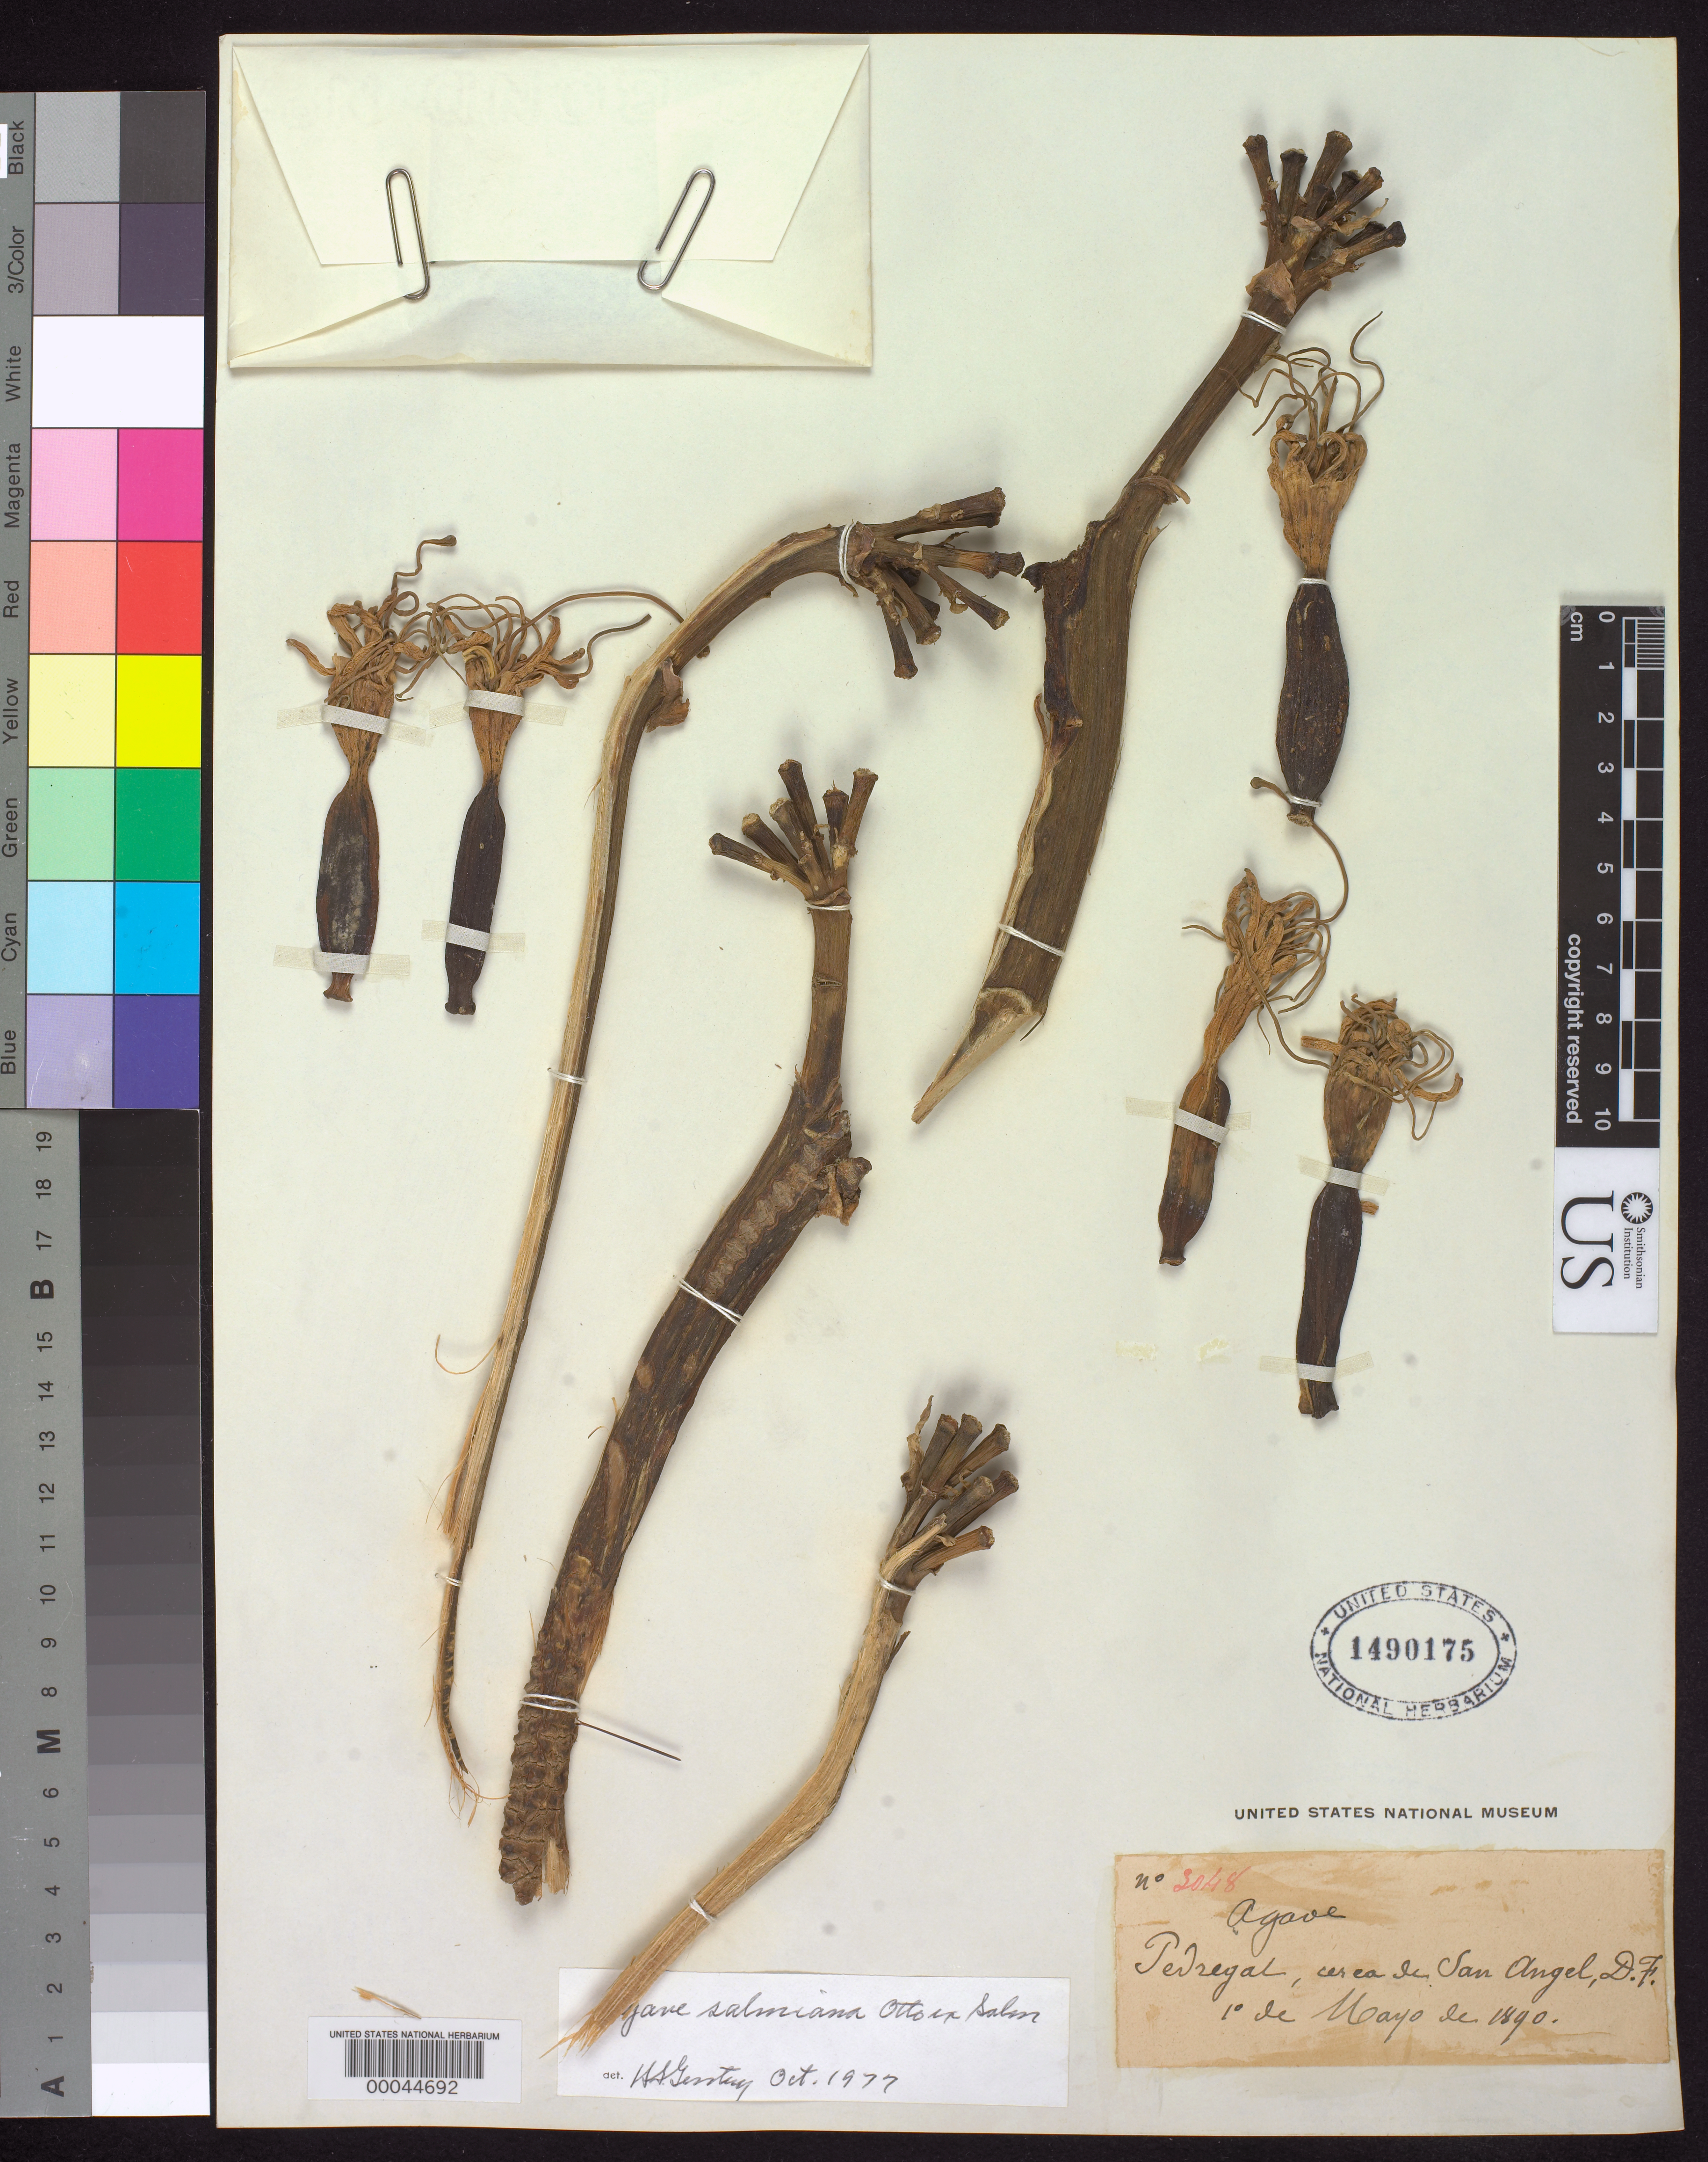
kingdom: Plantae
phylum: Tracheophyta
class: Liliopsida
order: Asparagales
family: Asparagaceae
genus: Agave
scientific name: Agave salmiana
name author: Otto ex Salm-Dyck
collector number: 3048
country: Mexico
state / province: Distrito Federal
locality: Pedregal, area de San Angel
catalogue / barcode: US 1490175